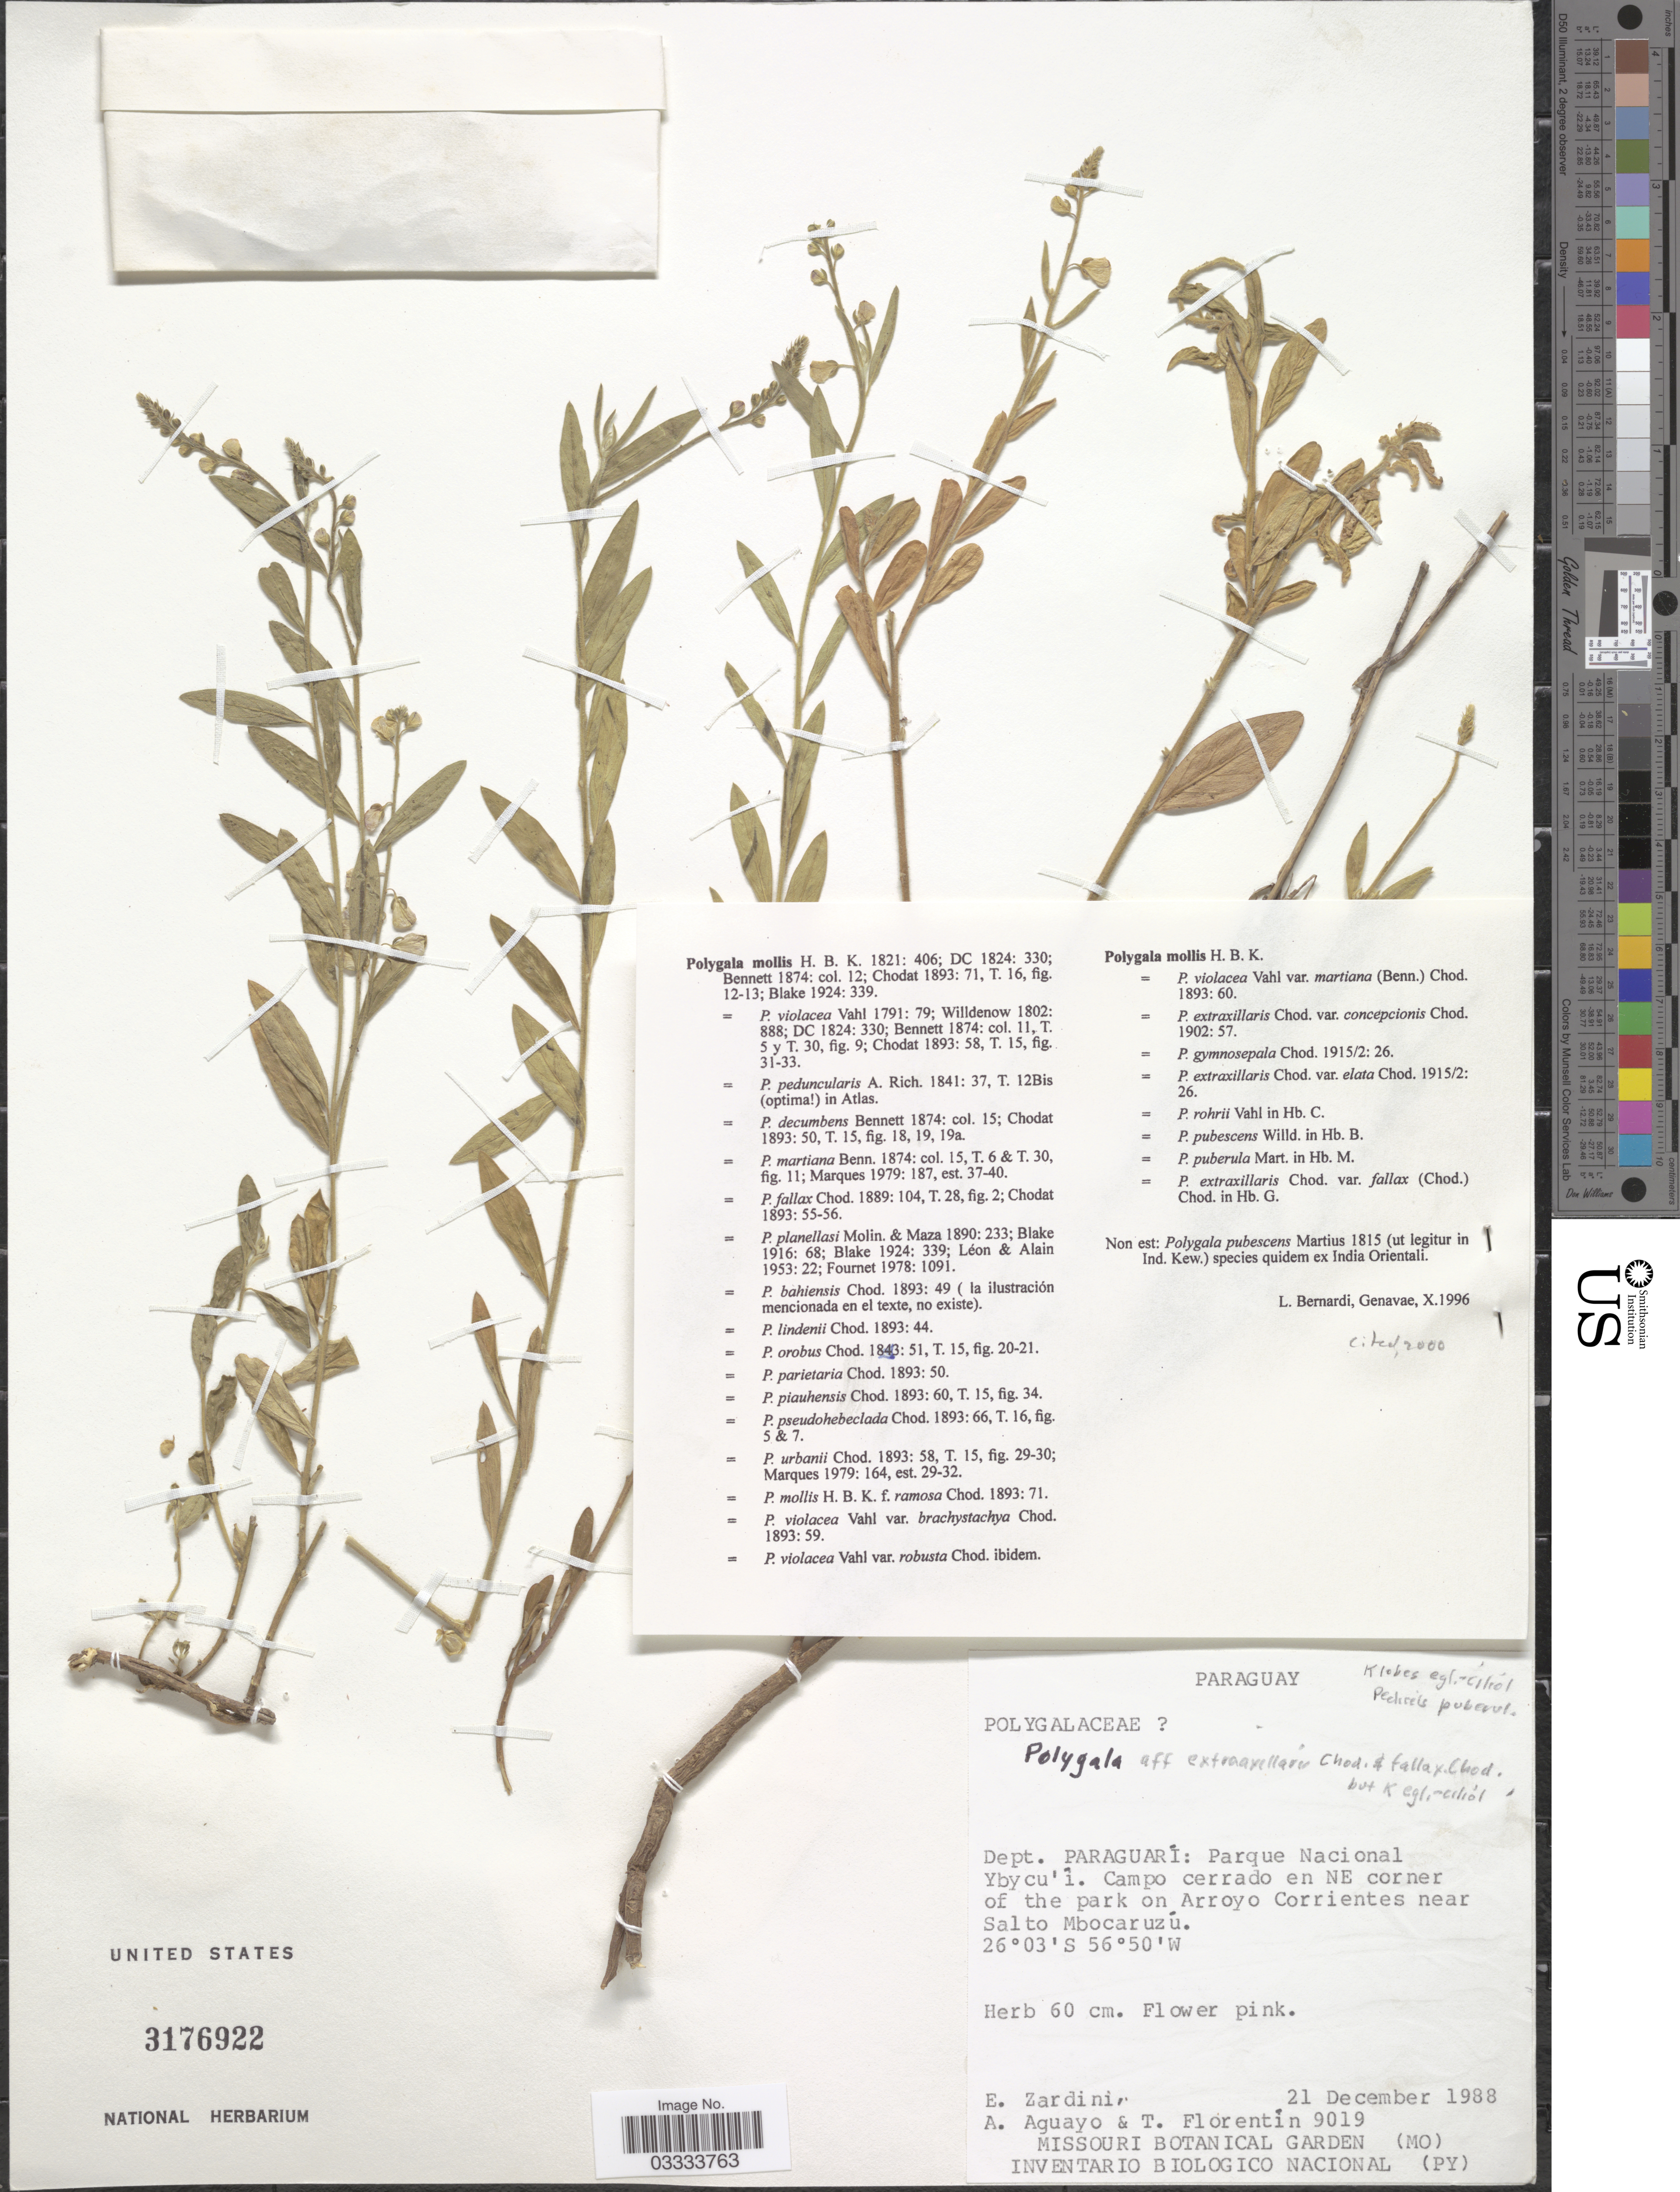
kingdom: Plantae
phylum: Tracheophyta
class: Magnoliopsida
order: Fabales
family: Polygalaceae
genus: Asemeia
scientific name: Asemeia extraaxillaris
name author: (Chodat) J.F.B. Pastore & J.R. Abbott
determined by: Liesner, R. L.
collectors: E. Zardini, A. Aguayo & T. Florentin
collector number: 9019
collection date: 1988-12-21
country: Paraguay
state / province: Paraguari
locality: Dept. Paraguari: Parque Nacional Ybycu' i. Campo cerrado en NE corner of the park on Arroyo Corrientes near Salto Mbocaruzú.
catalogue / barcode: US 3176922